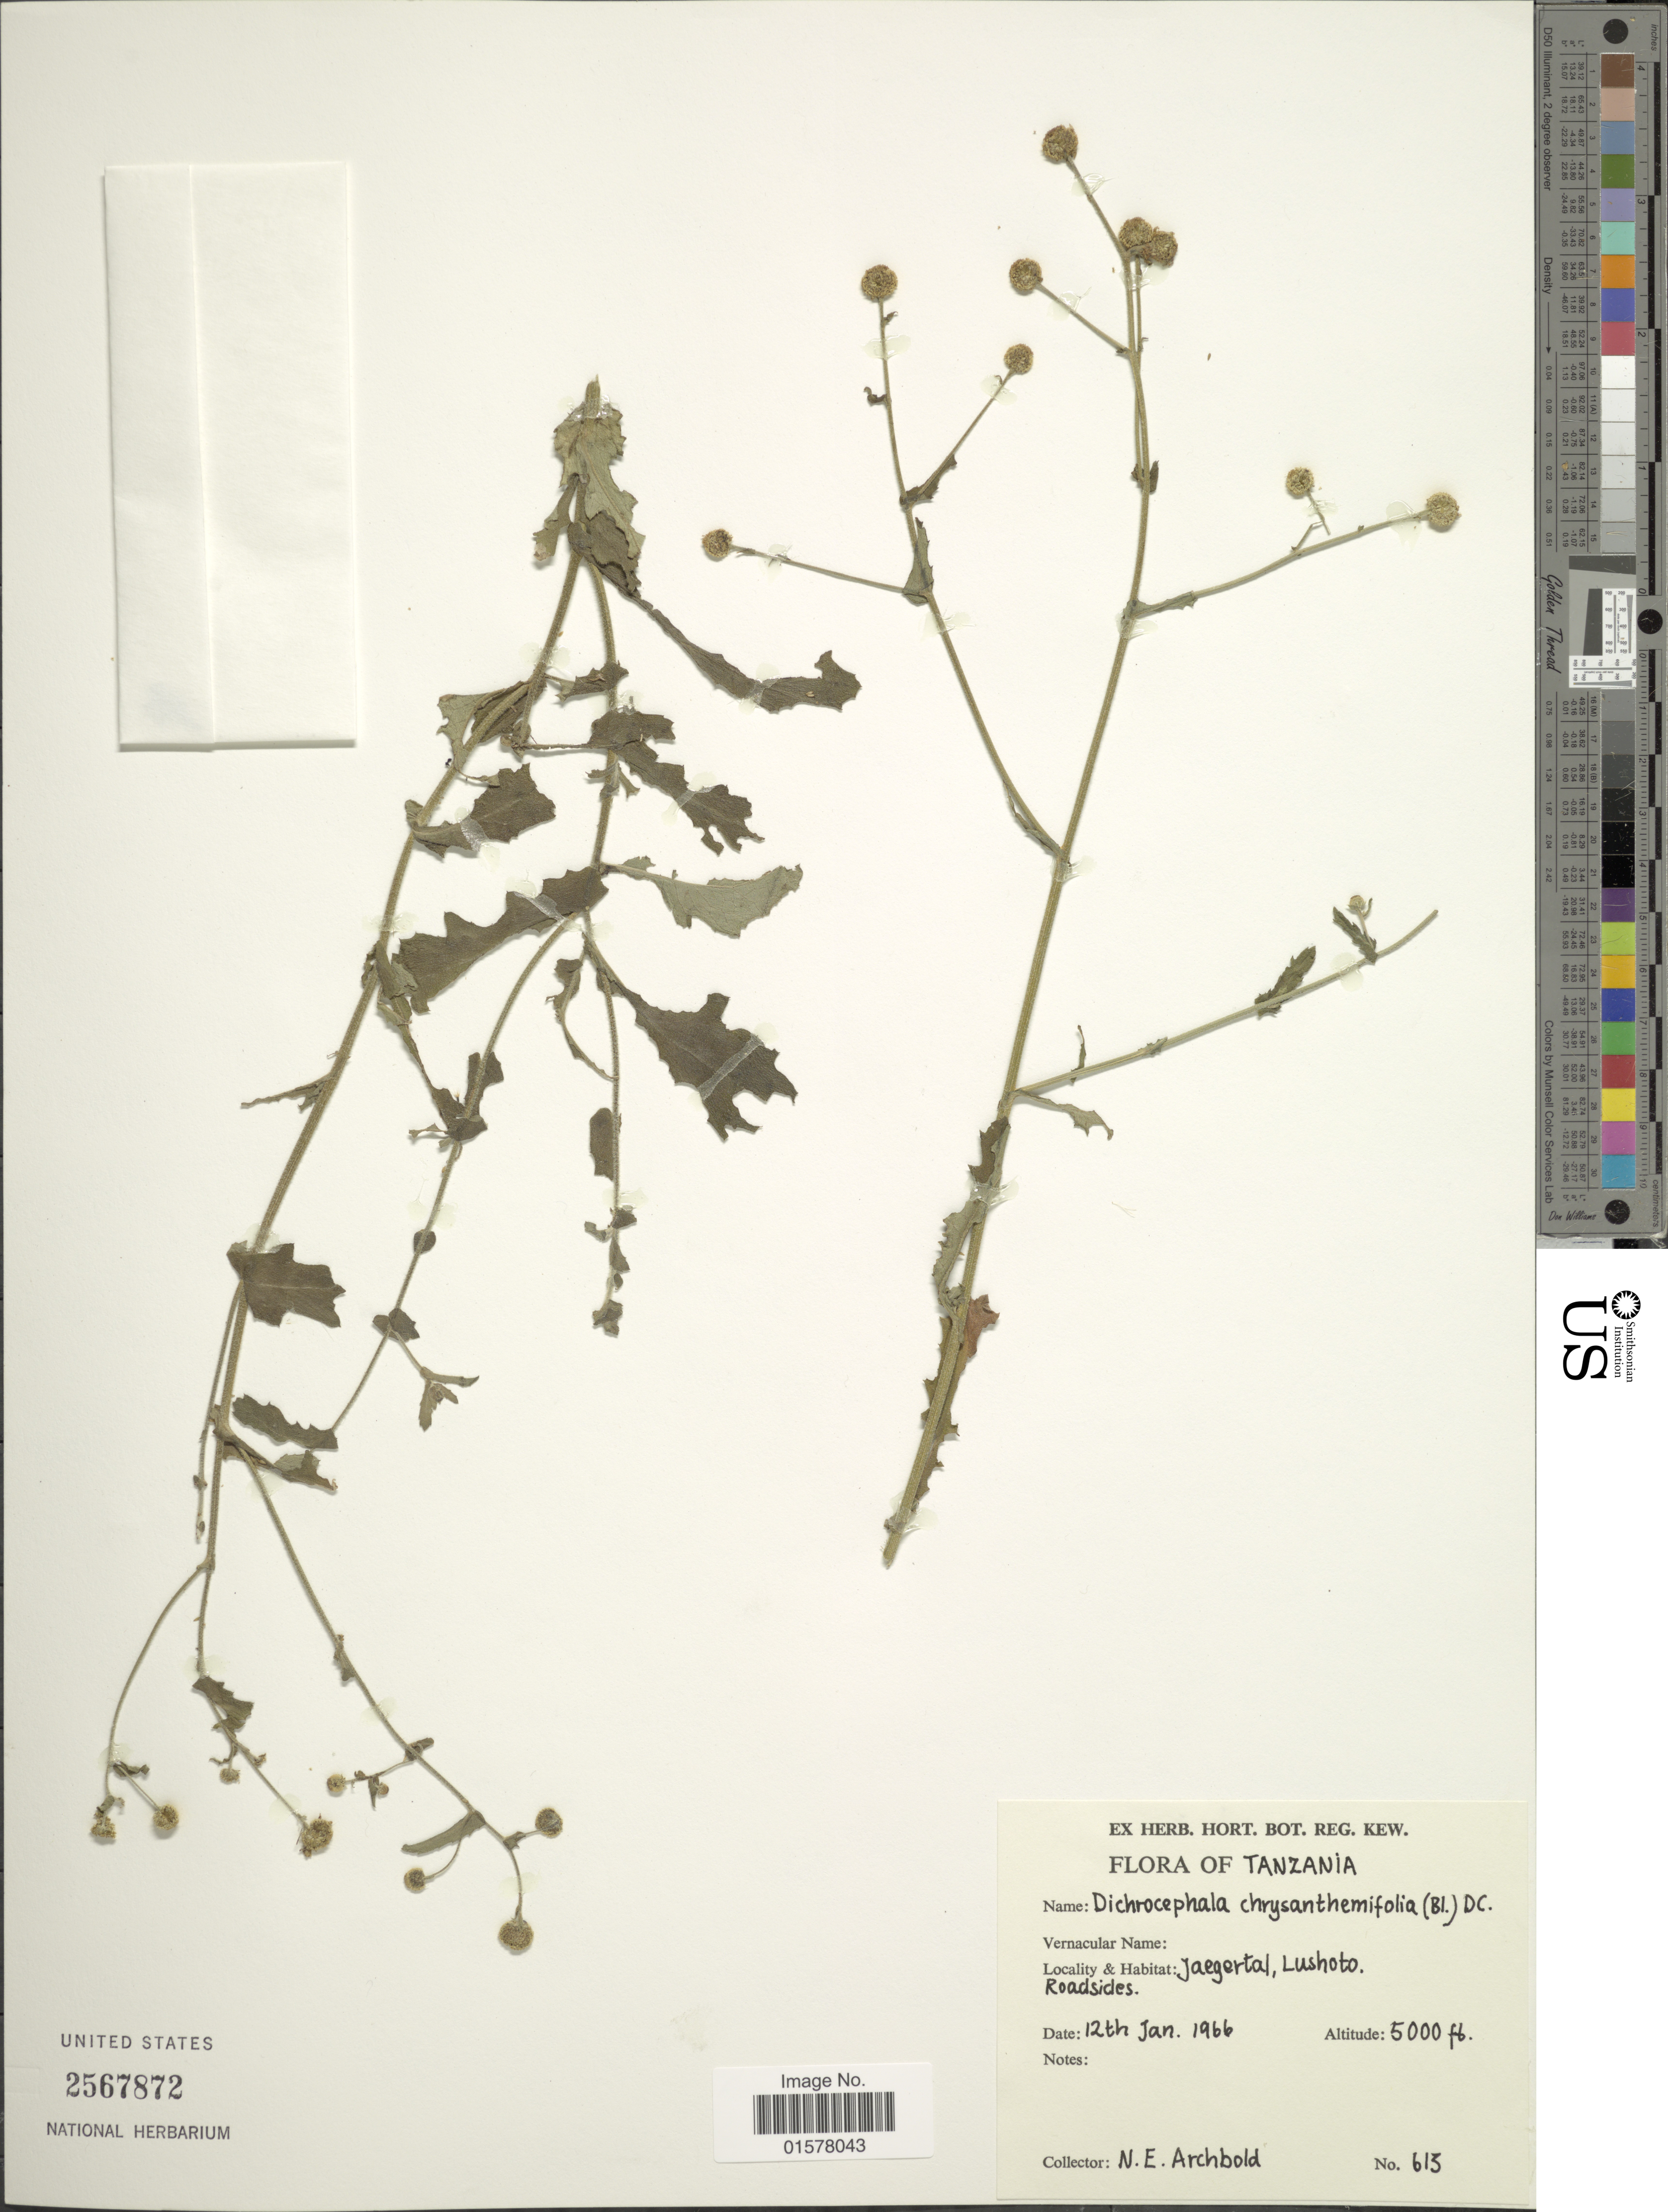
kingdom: Plantae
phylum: Tracheophyta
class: Magnoliopsida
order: Asterales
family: Asteraceae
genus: Dichrocephala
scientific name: Dichrocephala chrysanthemifolia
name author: (Blume) DC.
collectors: -. Archbold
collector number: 613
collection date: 1966-01-12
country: Tanzania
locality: Jaegertal, Lushoto, Roadsides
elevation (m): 1524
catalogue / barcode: US 2567872